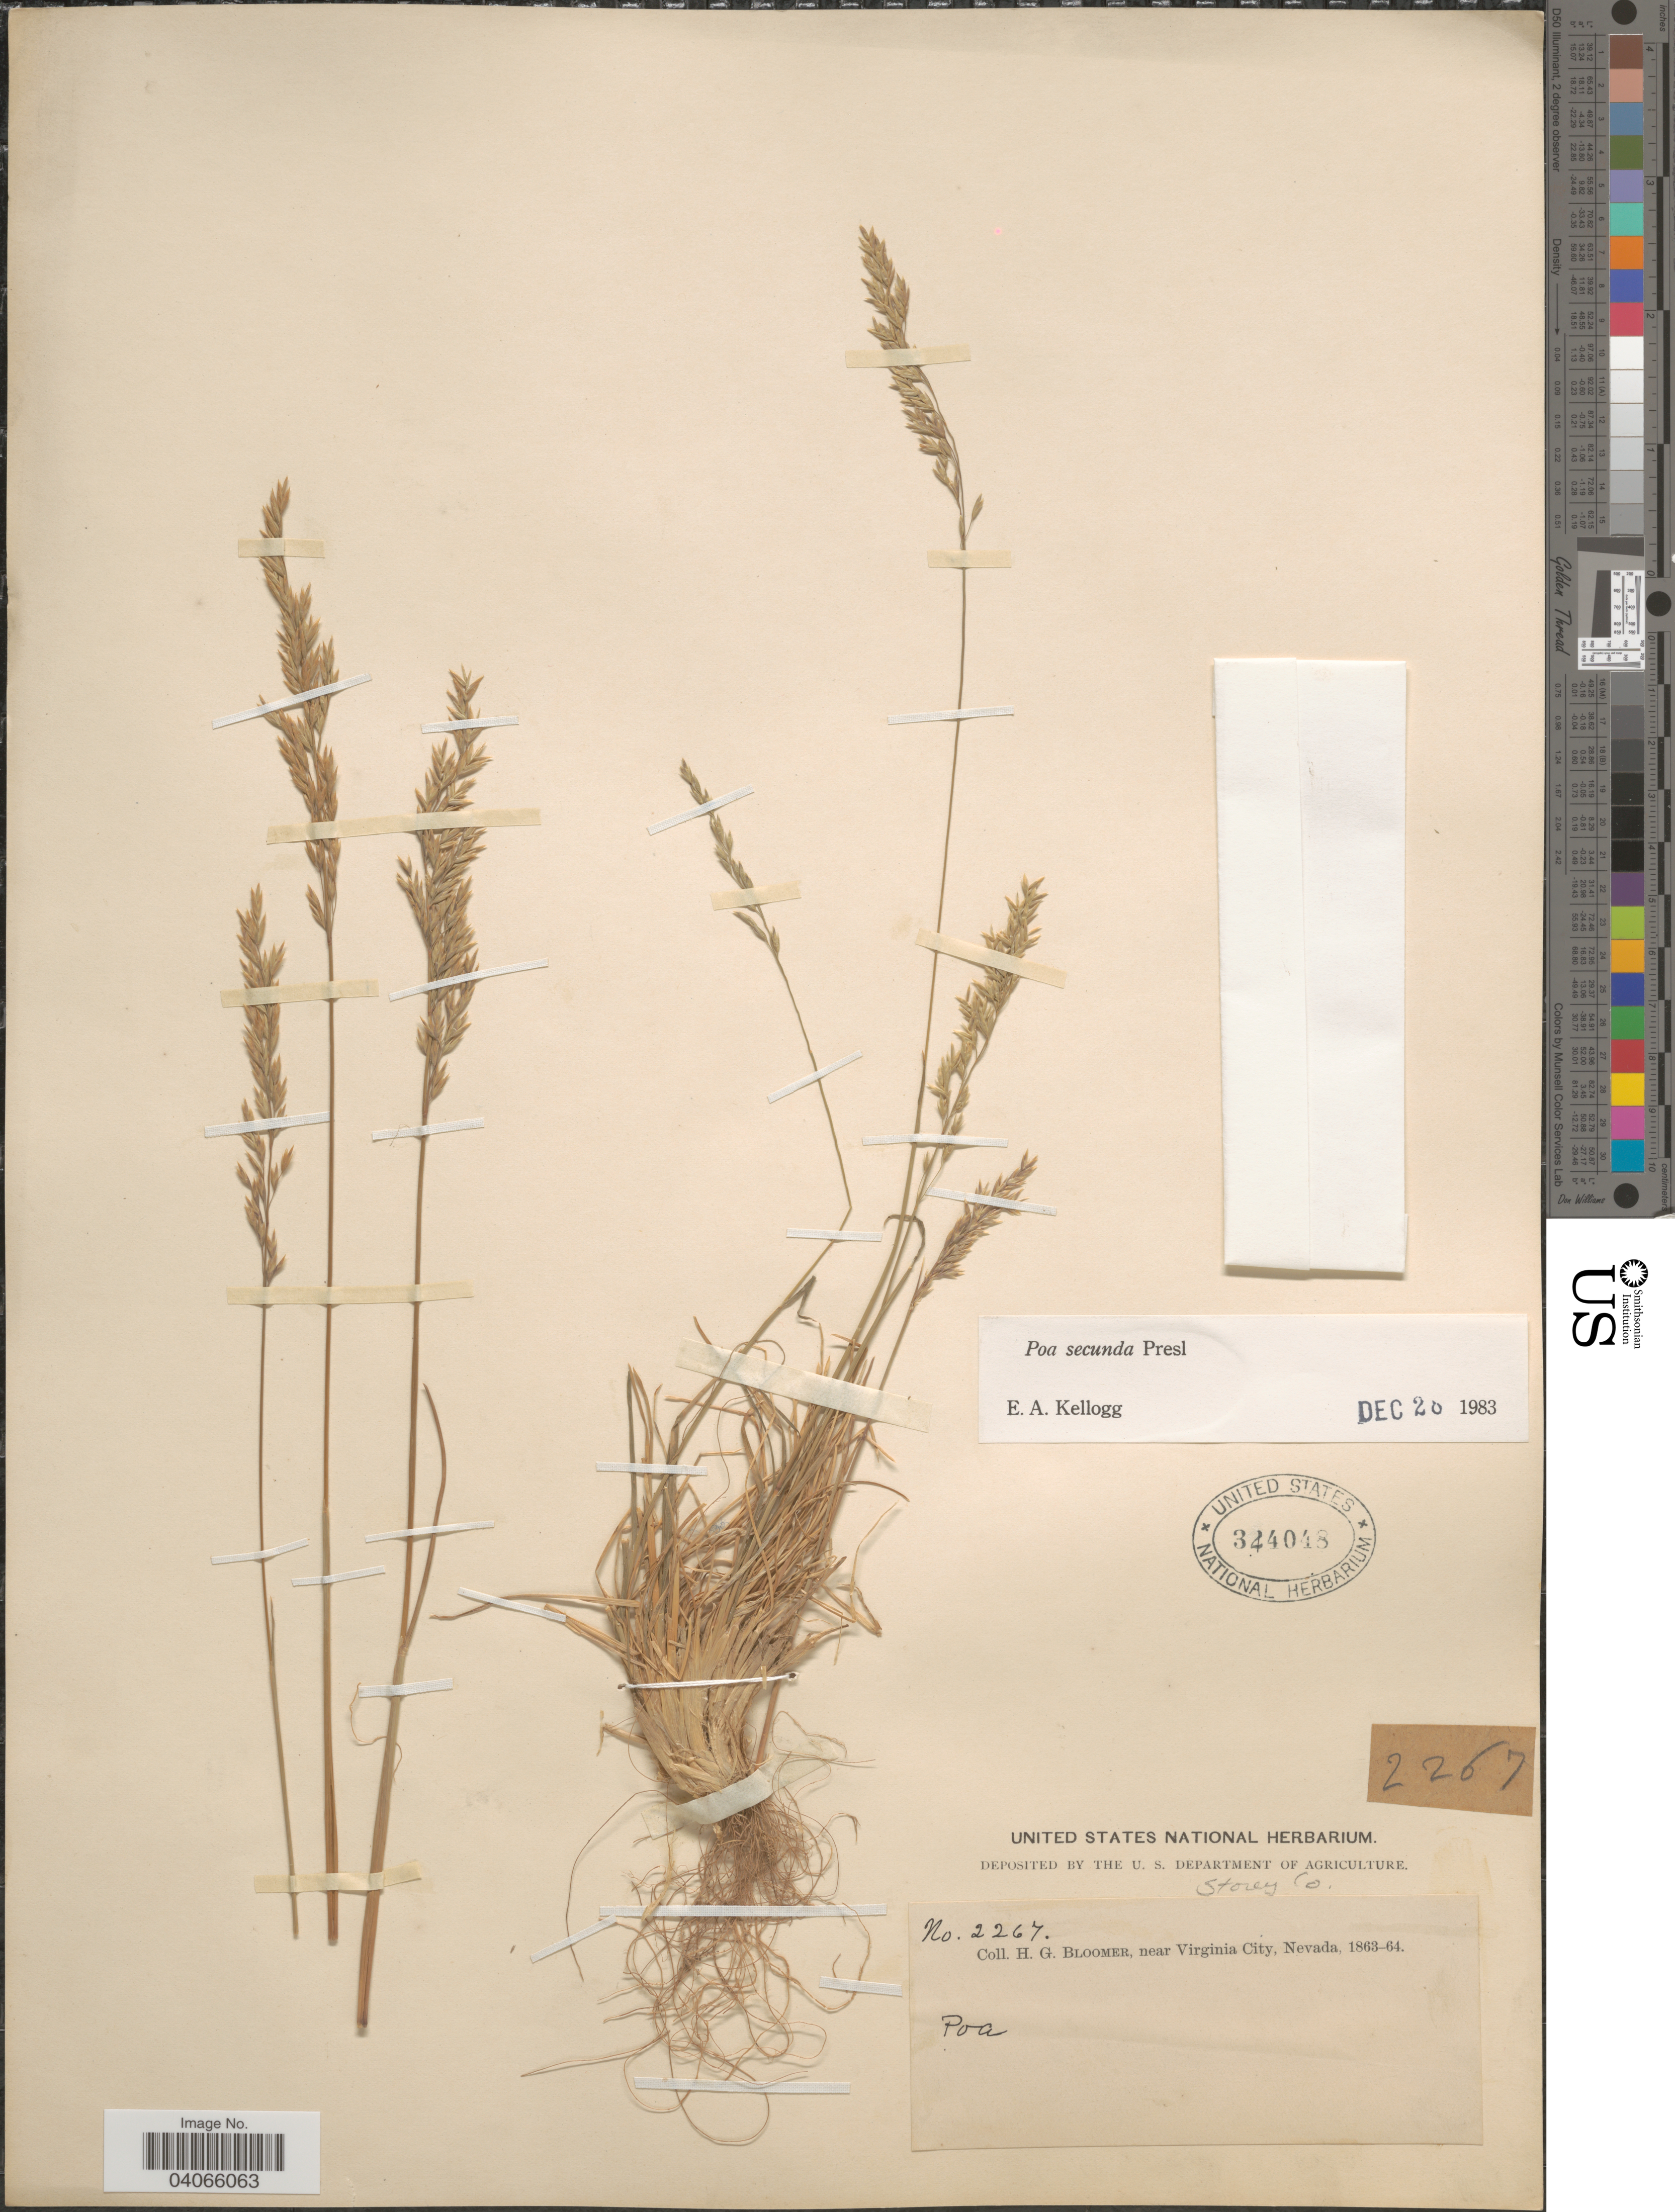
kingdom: Plantae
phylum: Tracheophyta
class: Liliopsida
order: Poales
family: Poaceae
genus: Poa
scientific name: Poa secunda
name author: J. Presl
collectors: H. Bloomer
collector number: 2267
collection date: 1863/1864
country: United States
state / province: Nevada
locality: Storey Co. Near Virginia City.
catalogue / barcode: US 344048